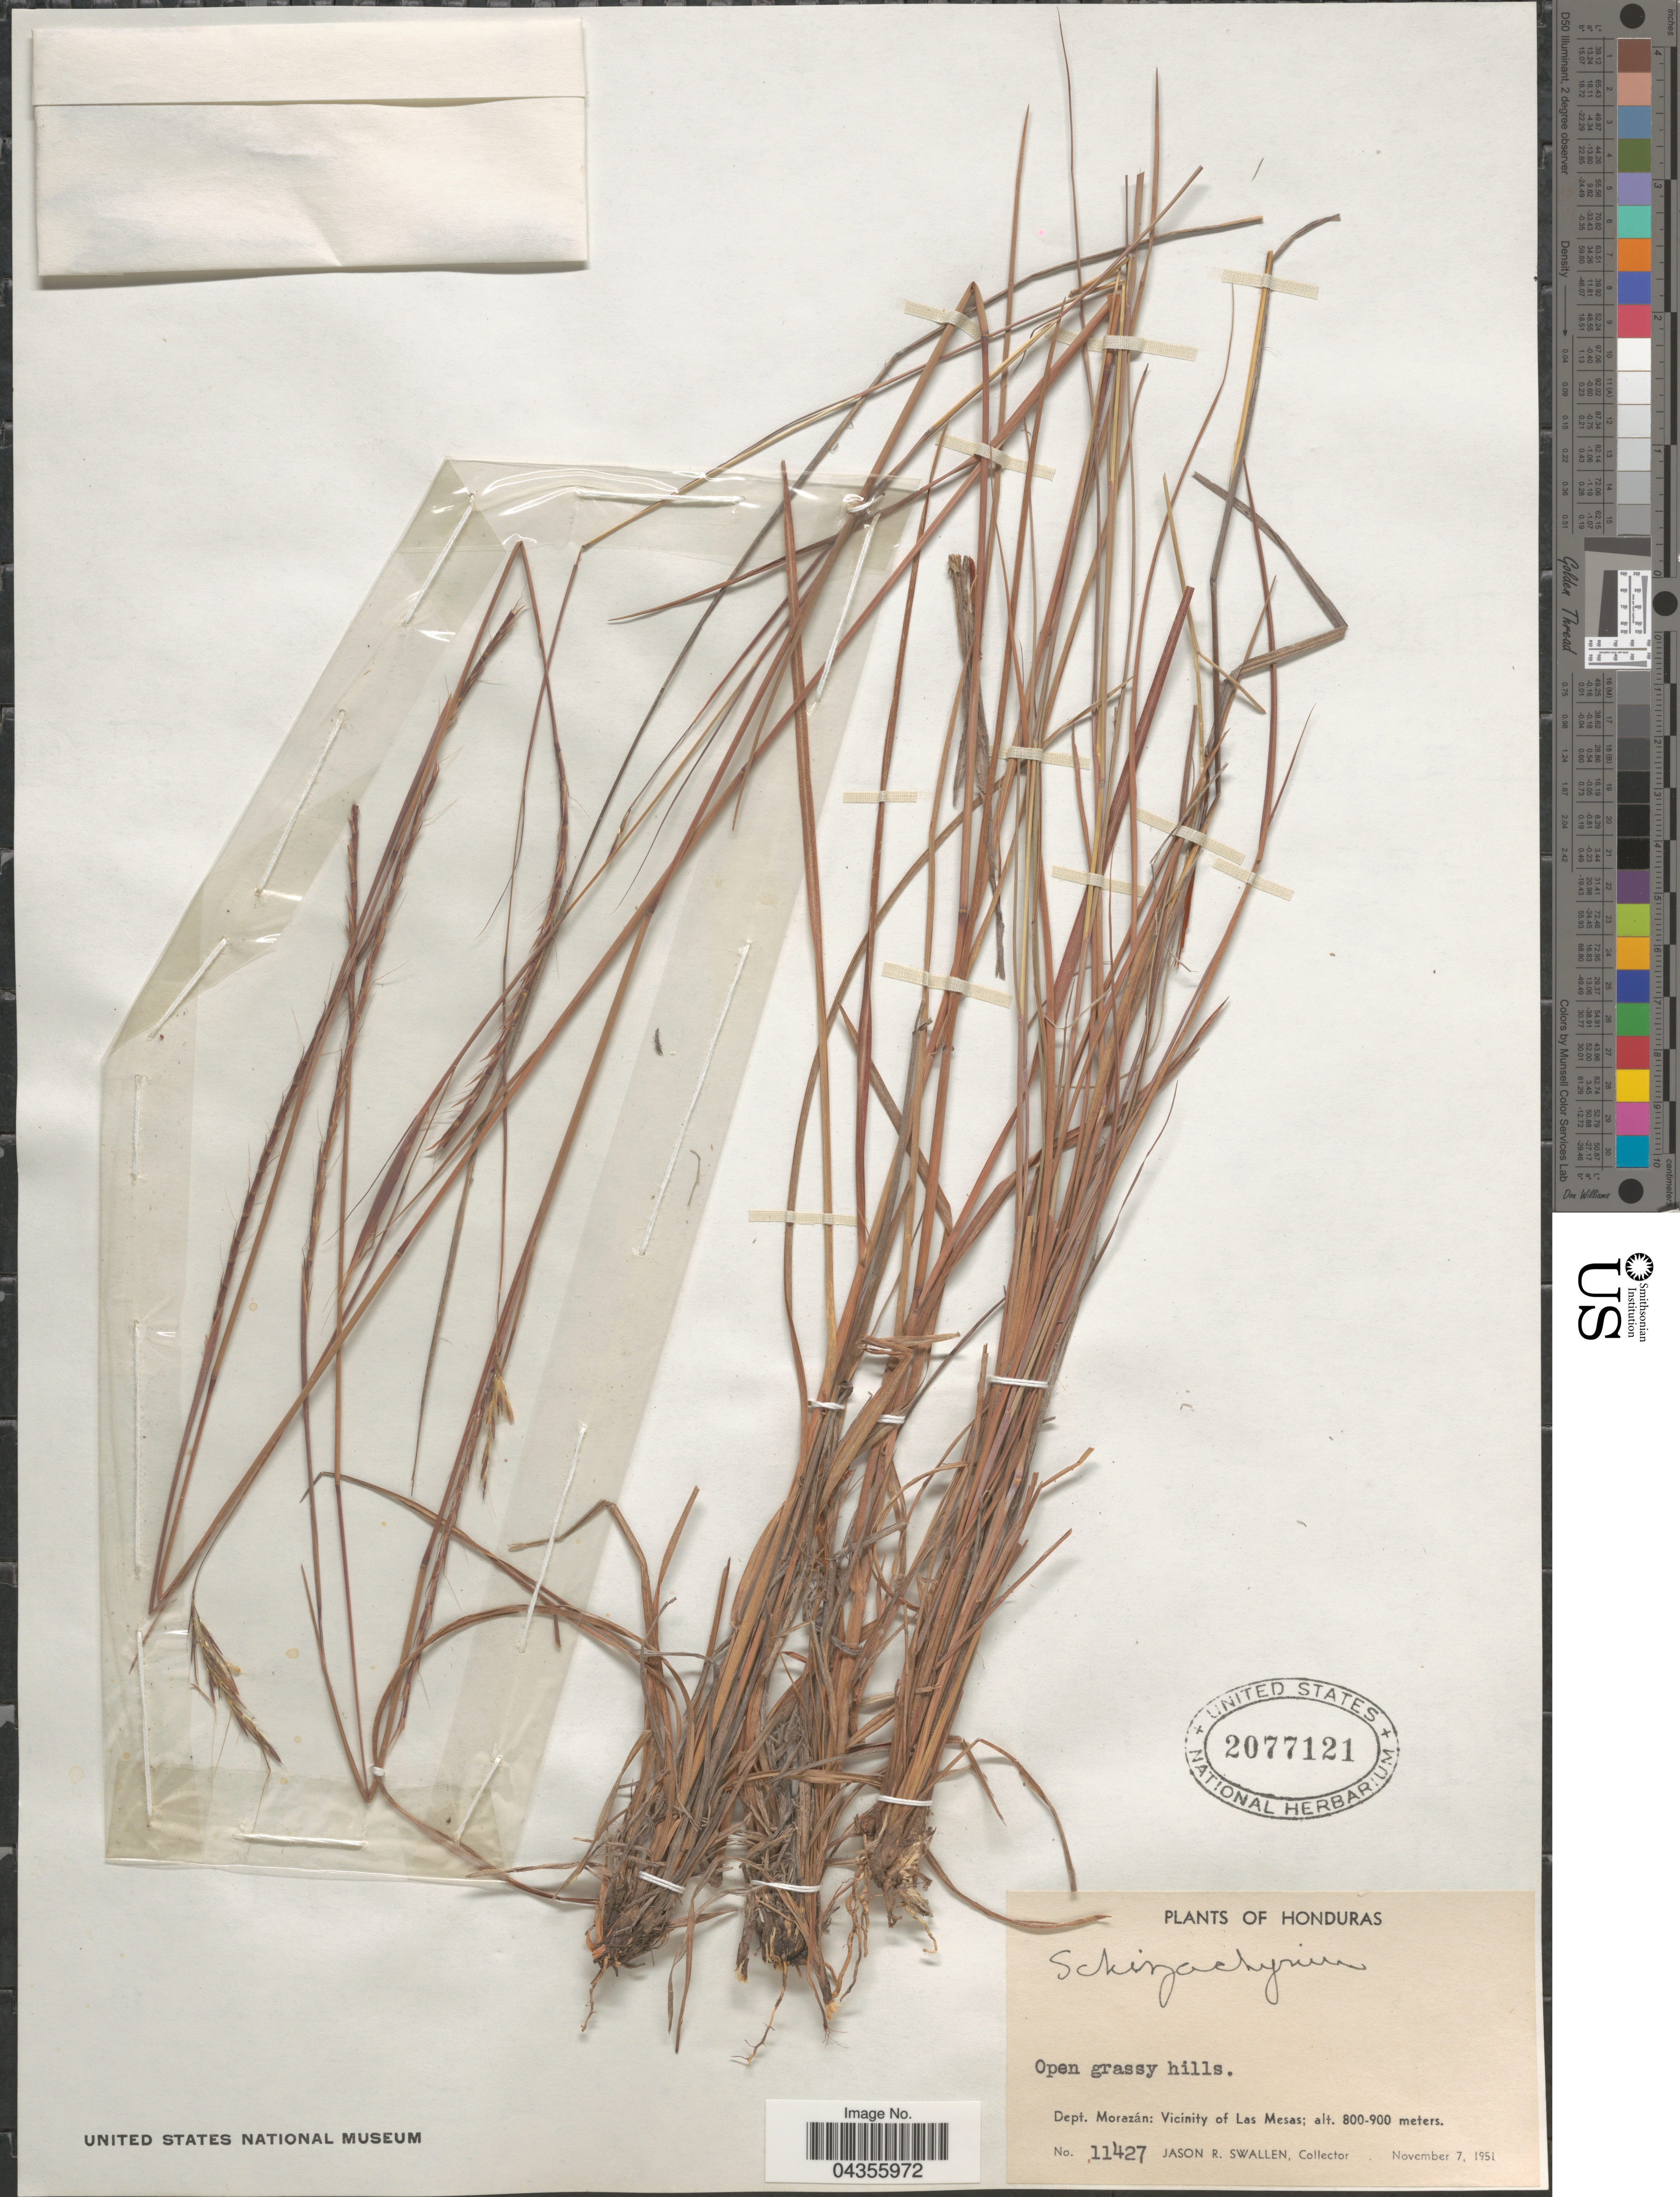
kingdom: Plantae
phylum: Tracheophyta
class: Liliopsida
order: Poales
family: Poaceae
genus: Schizachyrium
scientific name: Schizachyrium sp.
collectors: J. R. Swallen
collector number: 11427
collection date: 1951-11-07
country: Honduras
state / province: Fco. Morazán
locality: Dept. Morazán: Vicinity of Las Mesas.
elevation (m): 800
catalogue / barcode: US 2077121